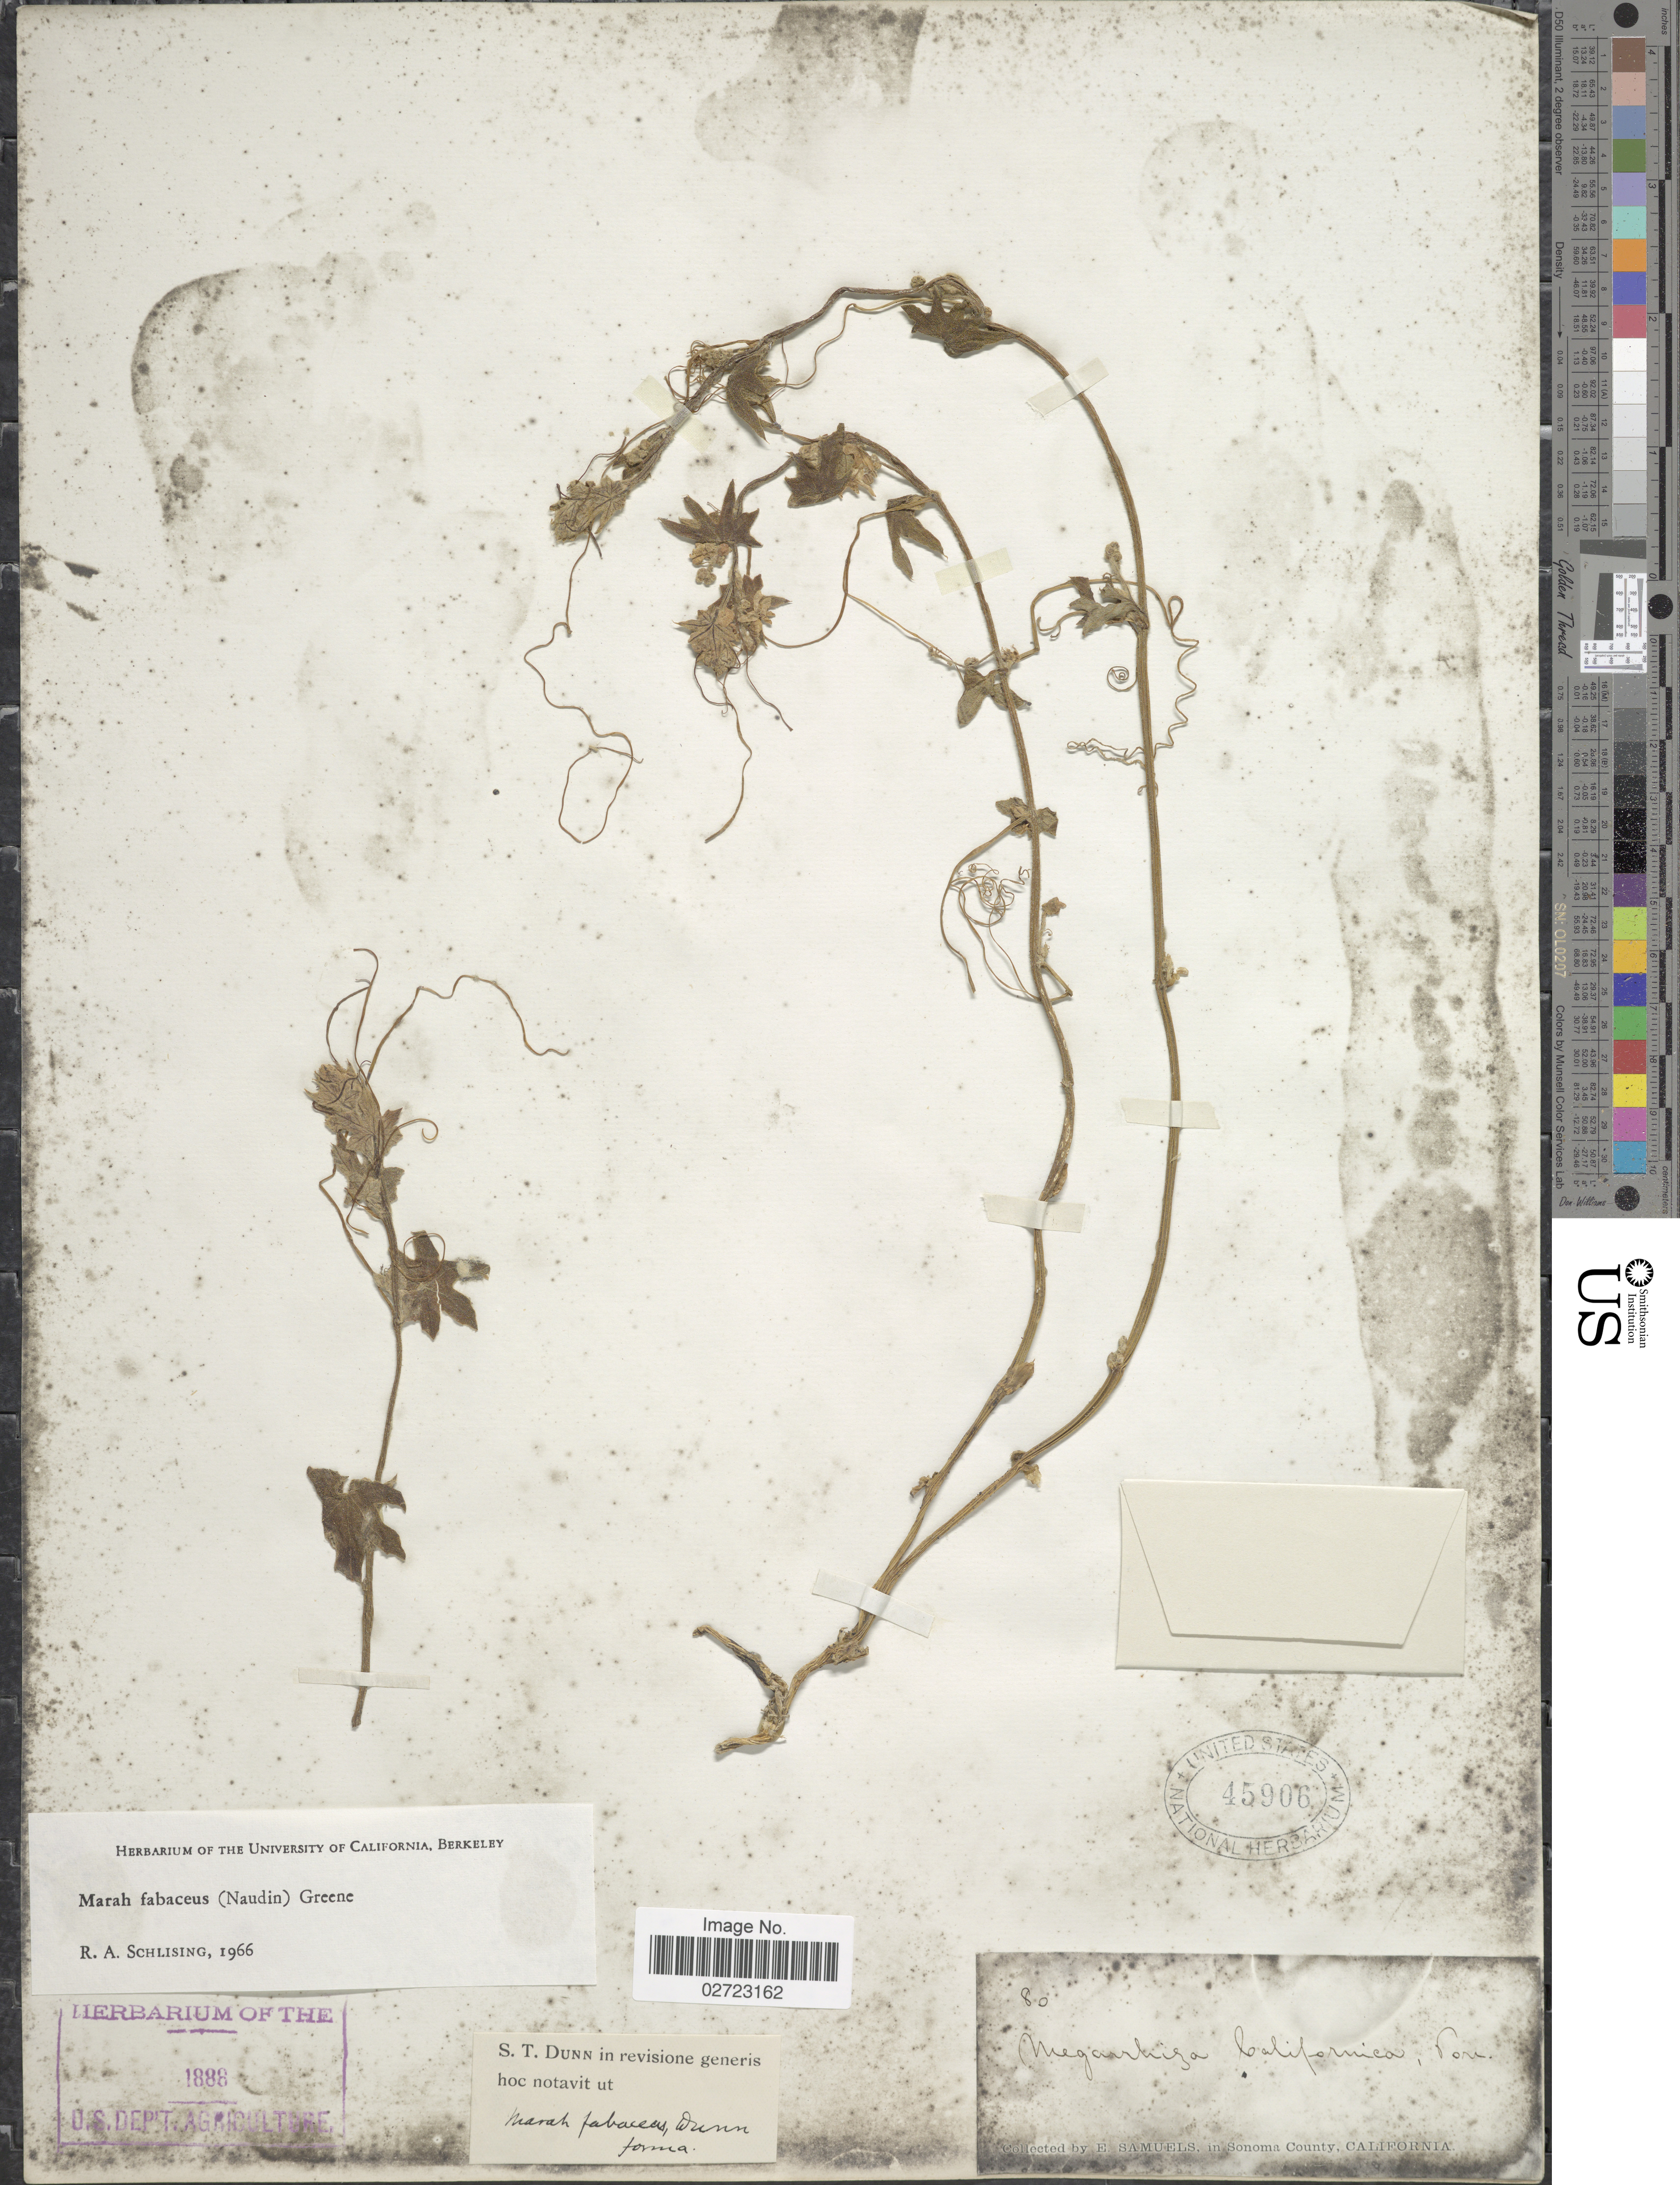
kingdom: Plantae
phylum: Tracheophyta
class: Magnoliopsida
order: Cucurbitales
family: Cucurbitaceae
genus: Marah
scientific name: Marah fabacea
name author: (Naudin) Greene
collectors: E. Samuels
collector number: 80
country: United States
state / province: California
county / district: Sonoma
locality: Sonoma County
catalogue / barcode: US 45906